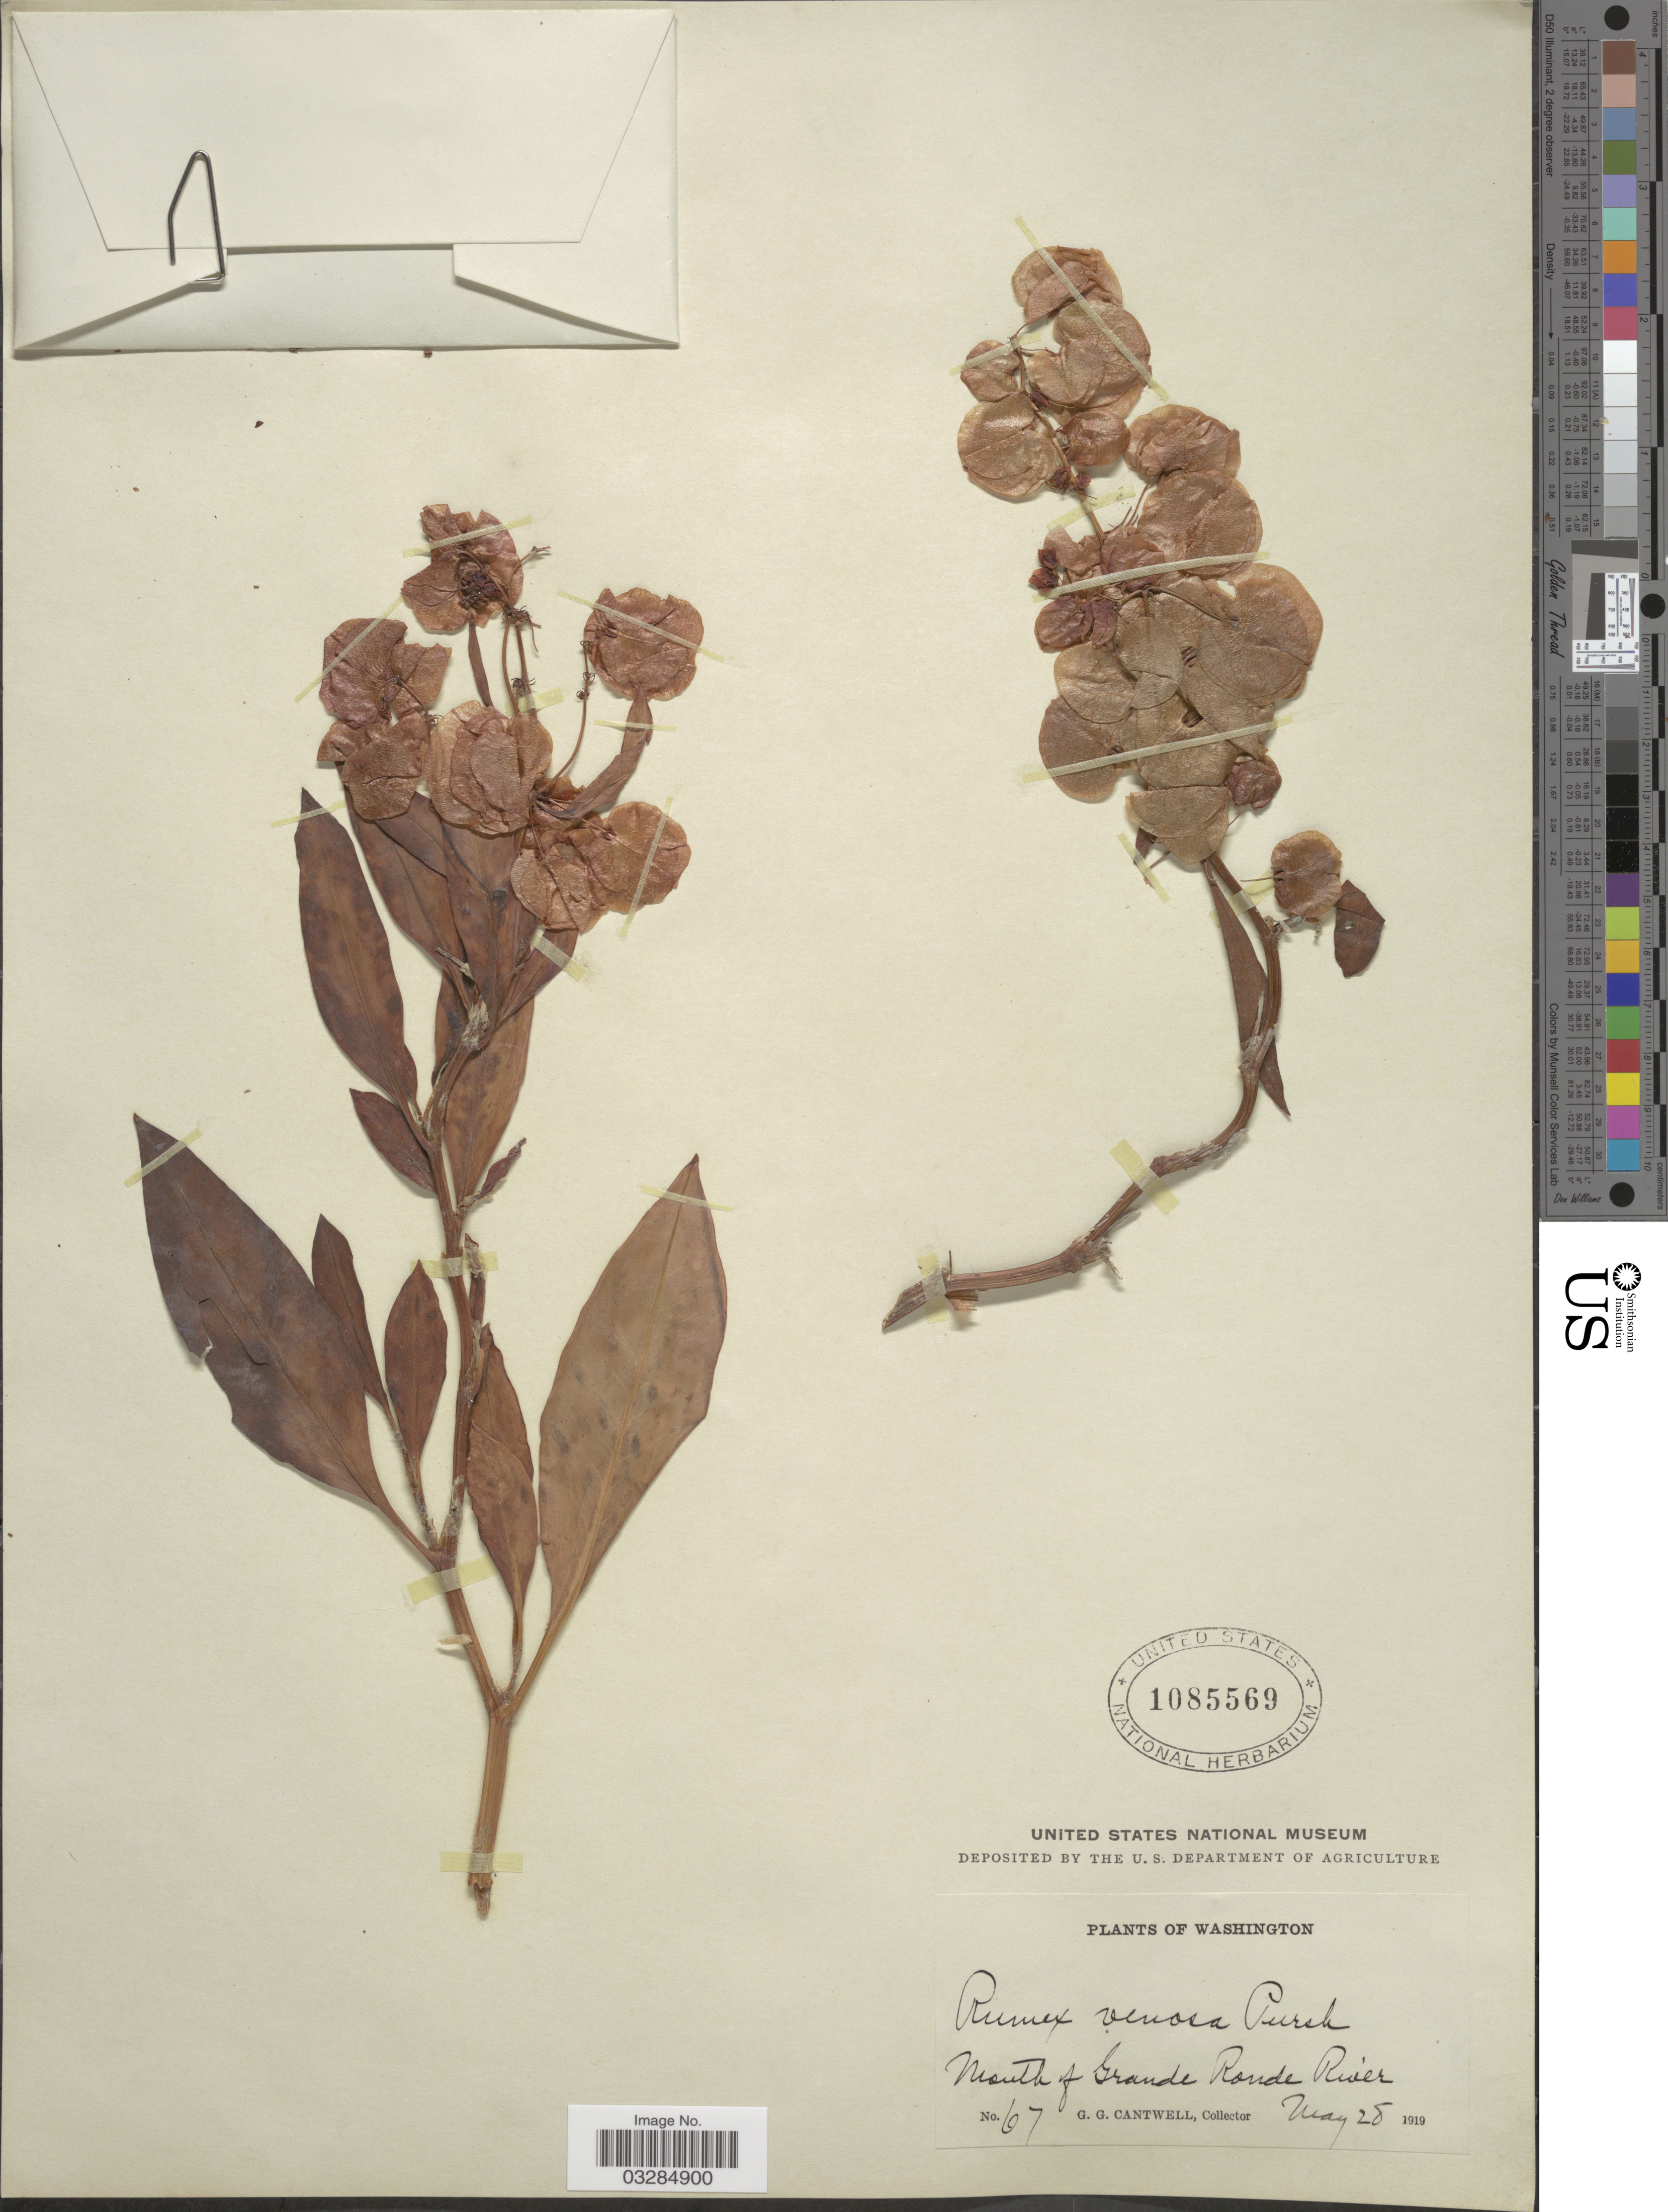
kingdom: Plantae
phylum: Tracheophyta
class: Magnoliopsida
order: Caryophyllales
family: Polygonaceae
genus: Rumex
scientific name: Rumex venosus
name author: Pursh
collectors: G. Cantwell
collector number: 67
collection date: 1919-05-28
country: United States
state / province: Washington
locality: Mouth of Grande Ronde River.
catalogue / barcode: US 1085569